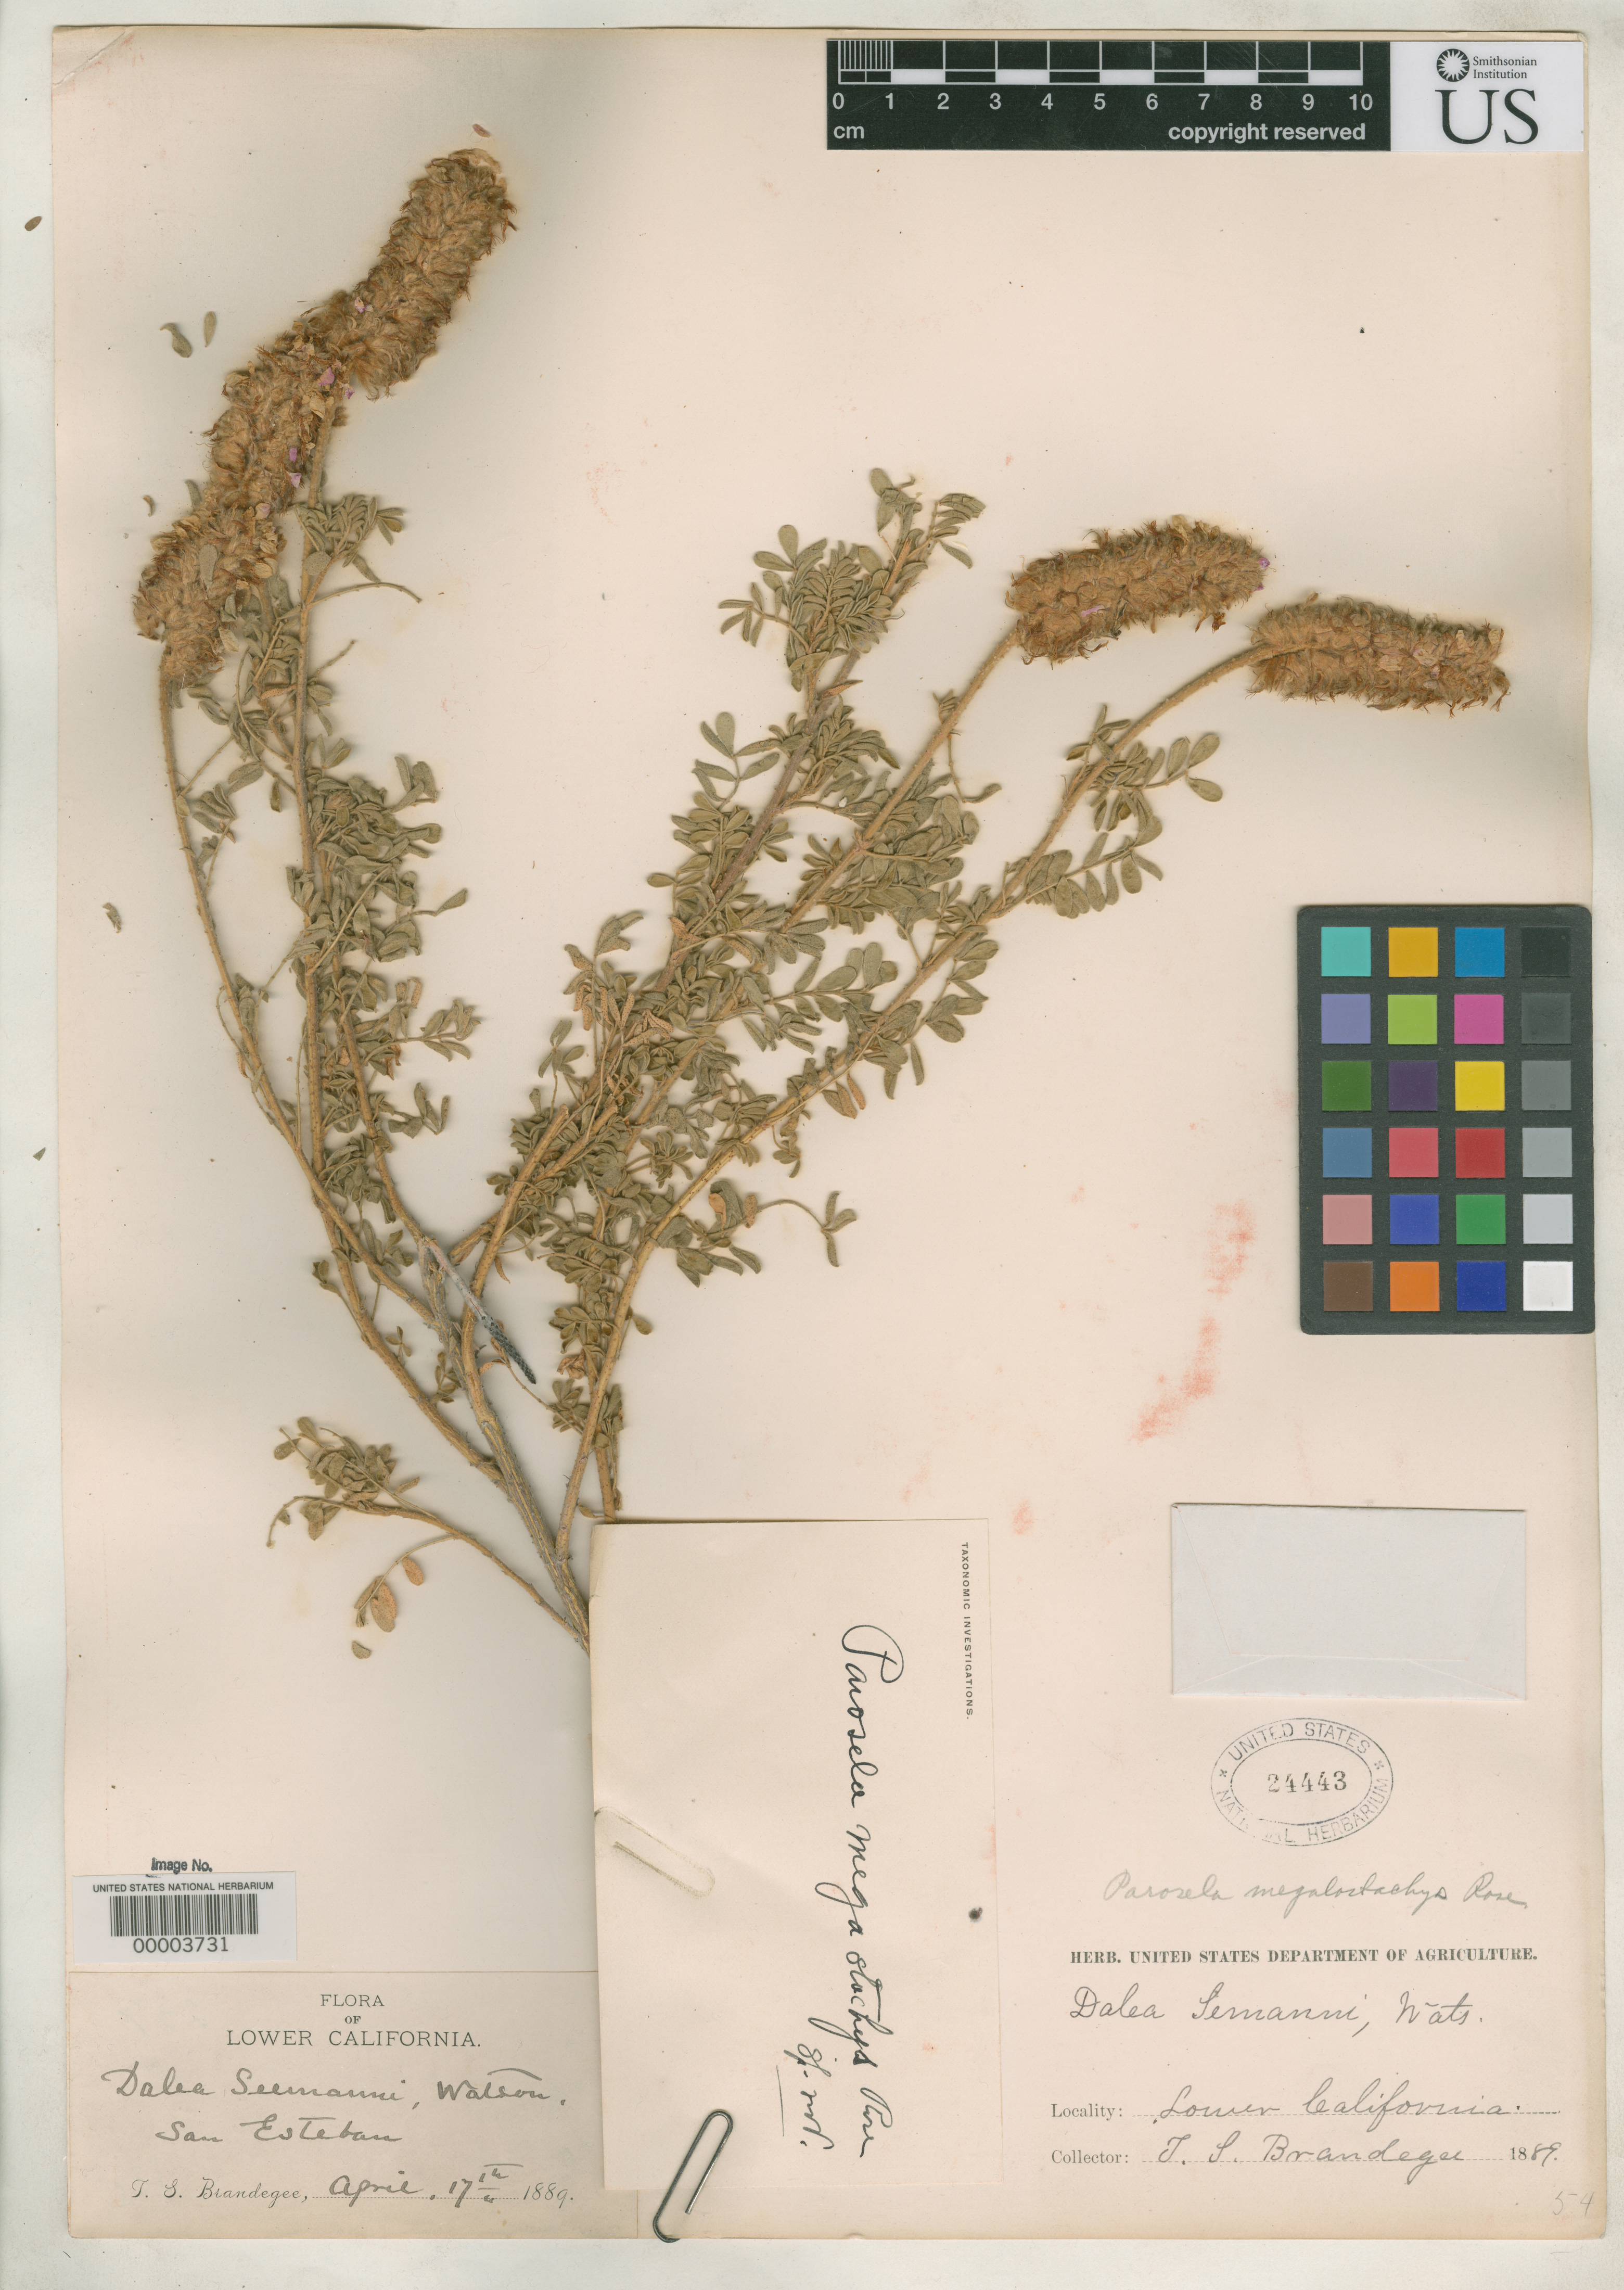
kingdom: Plantae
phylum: Tracheophyta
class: Magnoliopsida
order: Fabales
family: Fabaceae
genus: Parosela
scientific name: Parosela megalostachys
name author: Rose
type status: Holotype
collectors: T. S. Brandegee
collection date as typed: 17 Apr 1889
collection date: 1889-04-17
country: Mexico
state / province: Baja California Sur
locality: San Esteban.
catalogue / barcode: US 24443